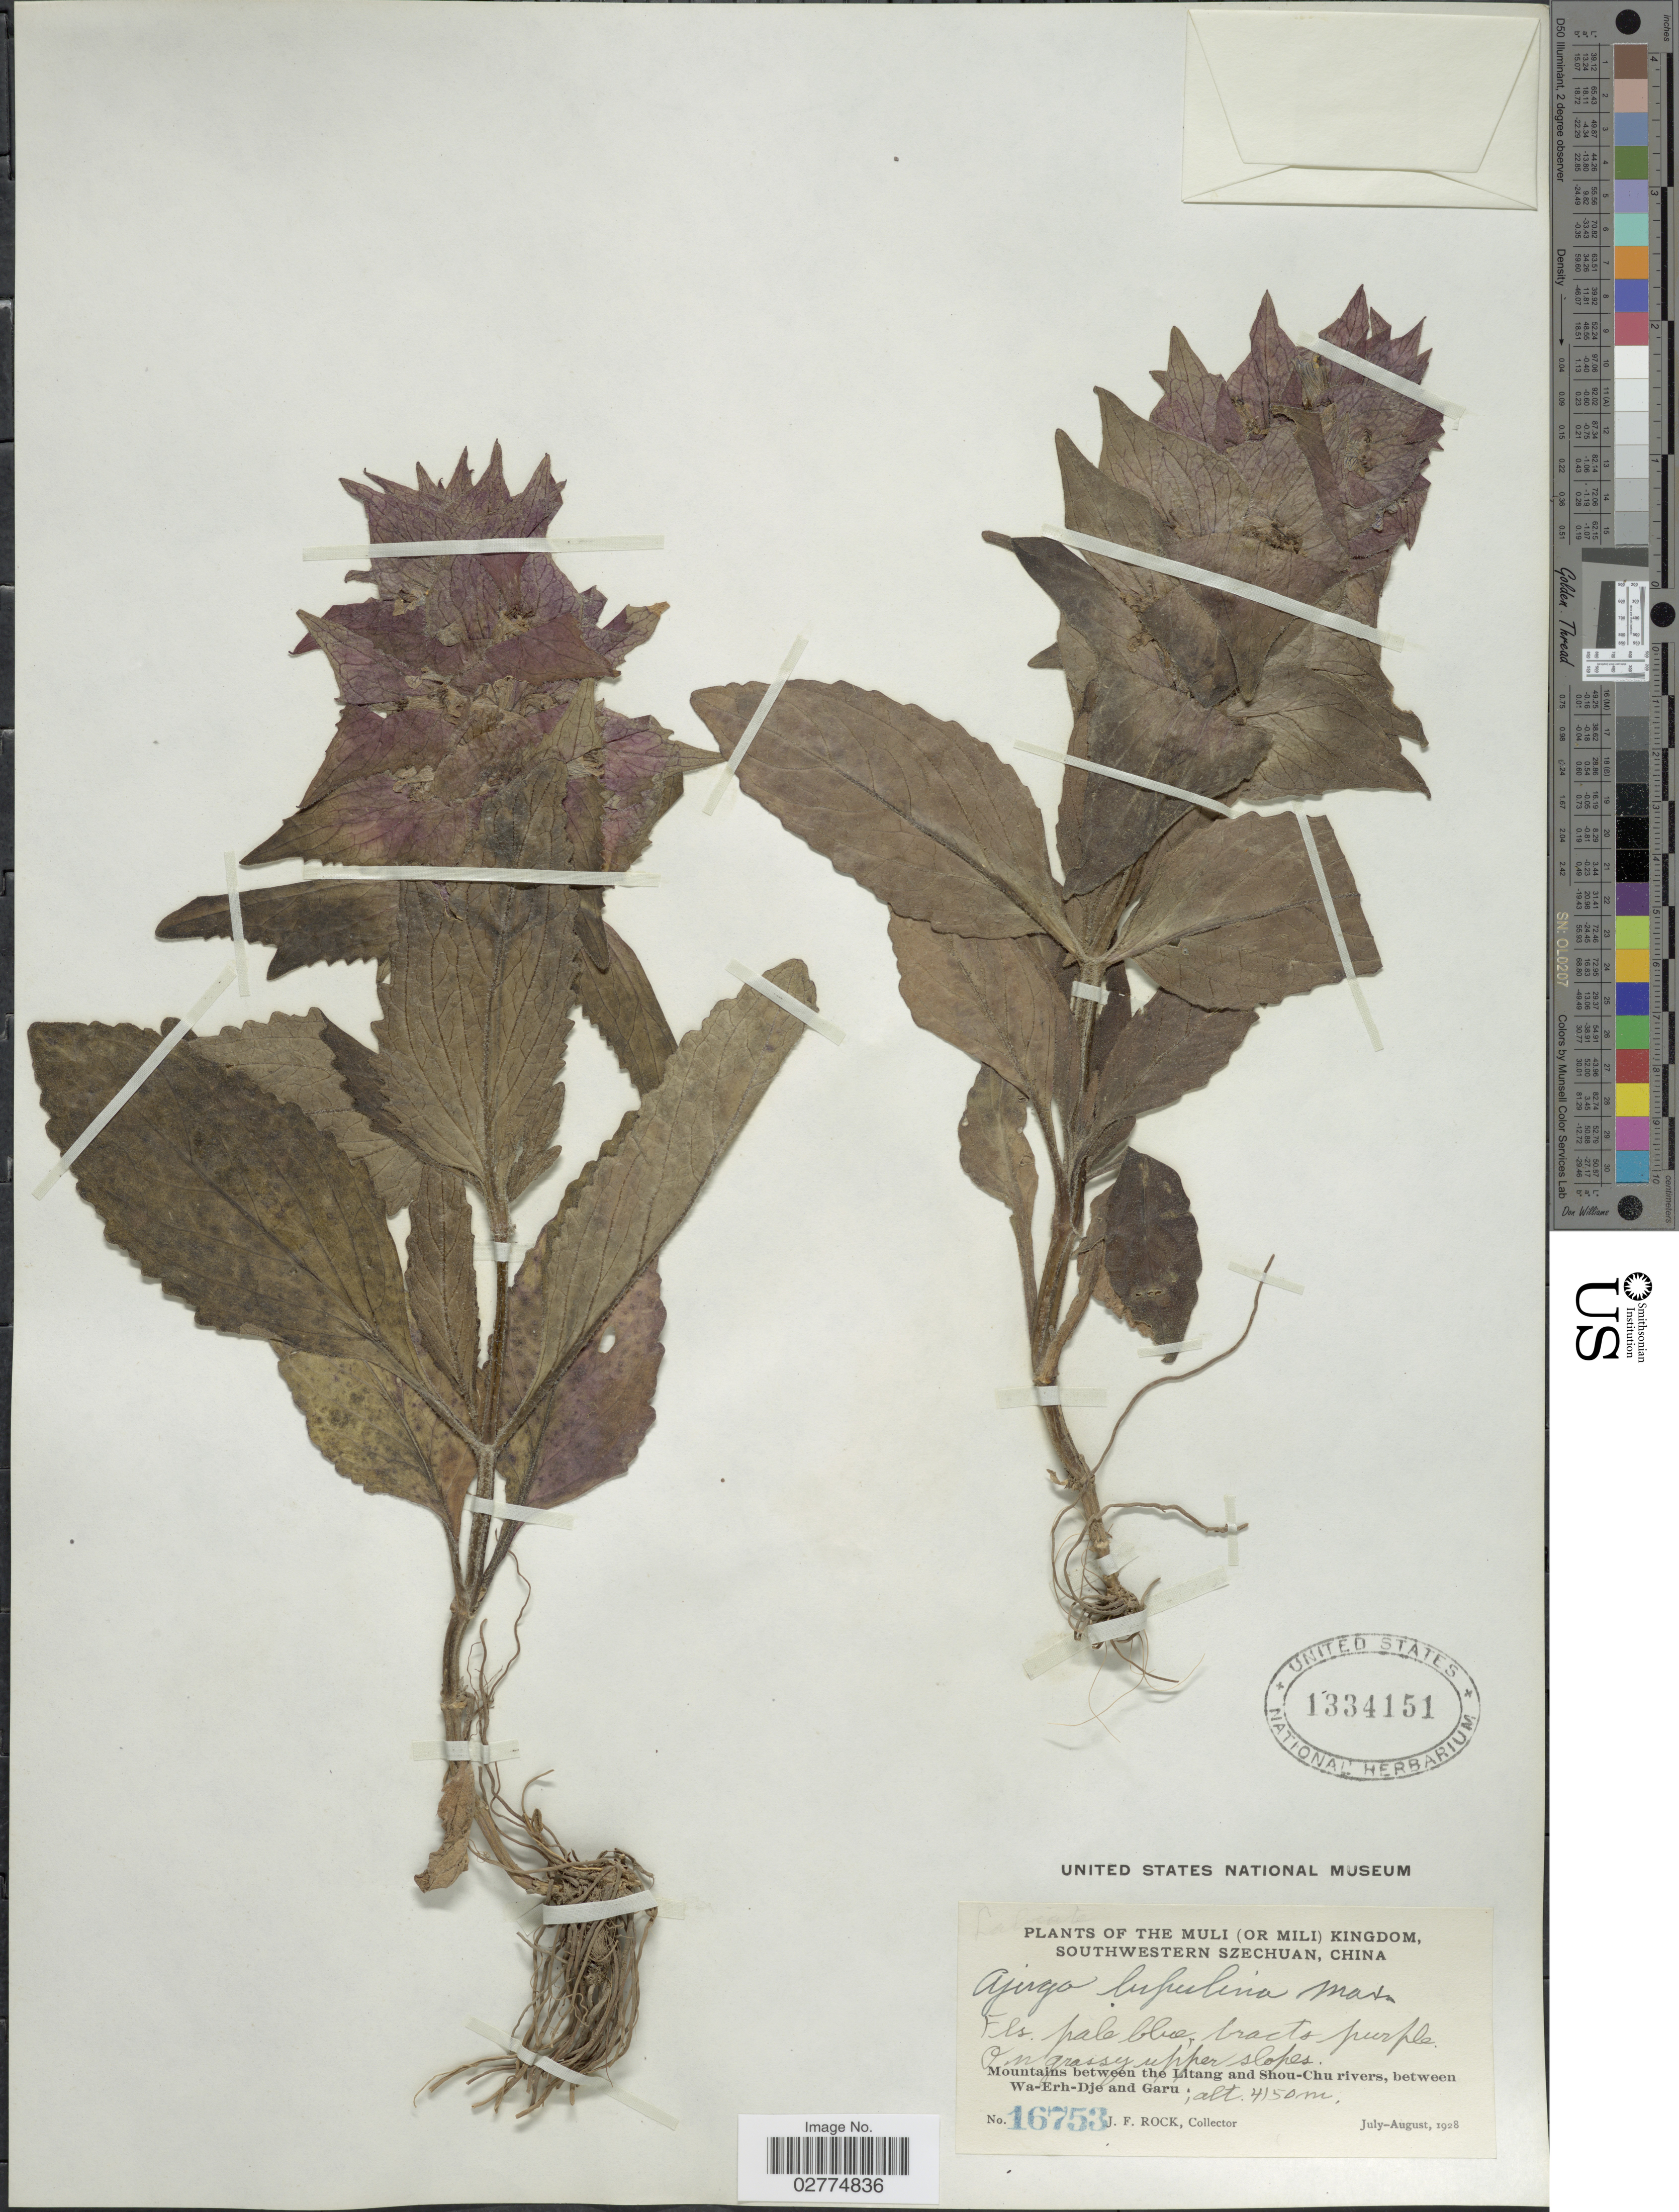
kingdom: Plantae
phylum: Tracheophyta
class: Magnoliopsida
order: Lamiales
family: Lamiaceae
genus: Ajuga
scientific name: Ajuga lupulina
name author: Maxim.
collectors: J. Rock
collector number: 16753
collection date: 1928-07/1928-08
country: China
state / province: Sichuan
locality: The Muli (or Mili) Kingdom, Southwestern Szechuan, Mountains between the Litang and Shou-Chu rivers, between Wa-Erh-Dje and Garu.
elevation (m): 4150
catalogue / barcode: US 1334151